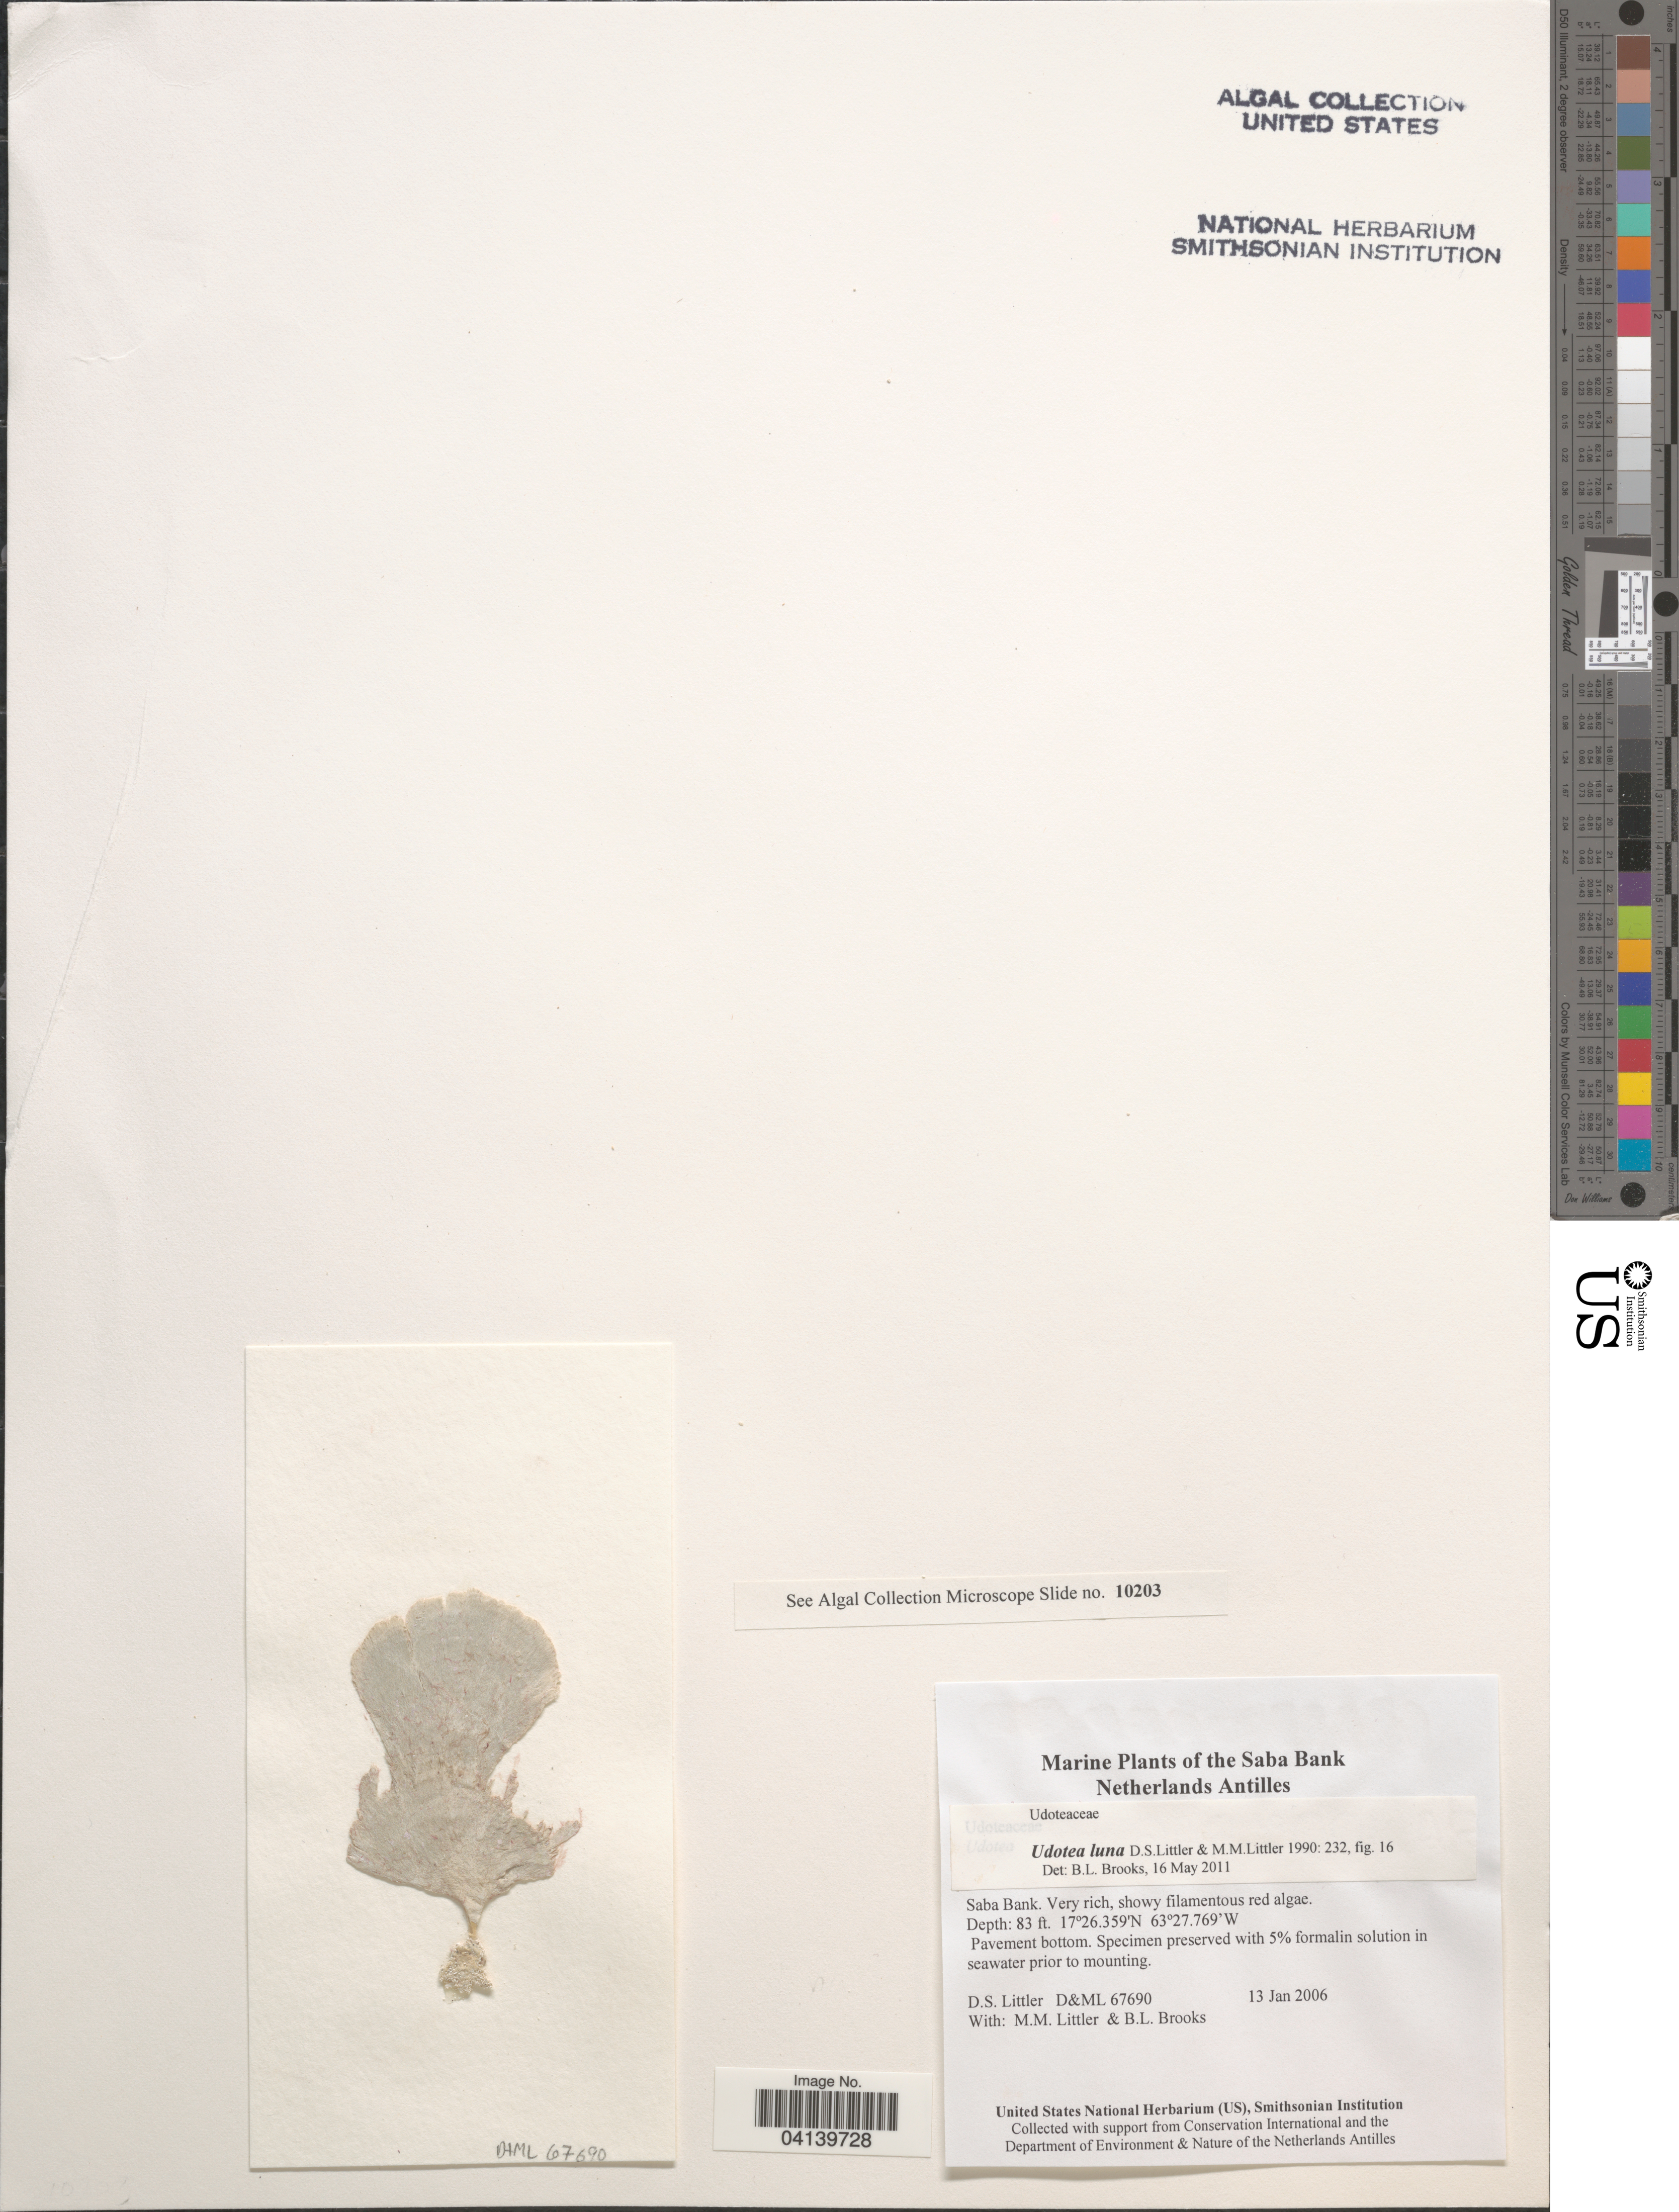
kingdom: Plantae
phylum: Chlorophyta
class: Ulvophyceae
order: Bryopsidales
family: Udoteaceae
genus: Udotea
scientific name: Udotea luna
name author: D.S. Littler & Littler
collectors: D. S. Littler & B. Brooks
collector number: D&ML 67690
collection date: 2006-01-13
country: Netherlands Antilles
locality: The Saba Bank.